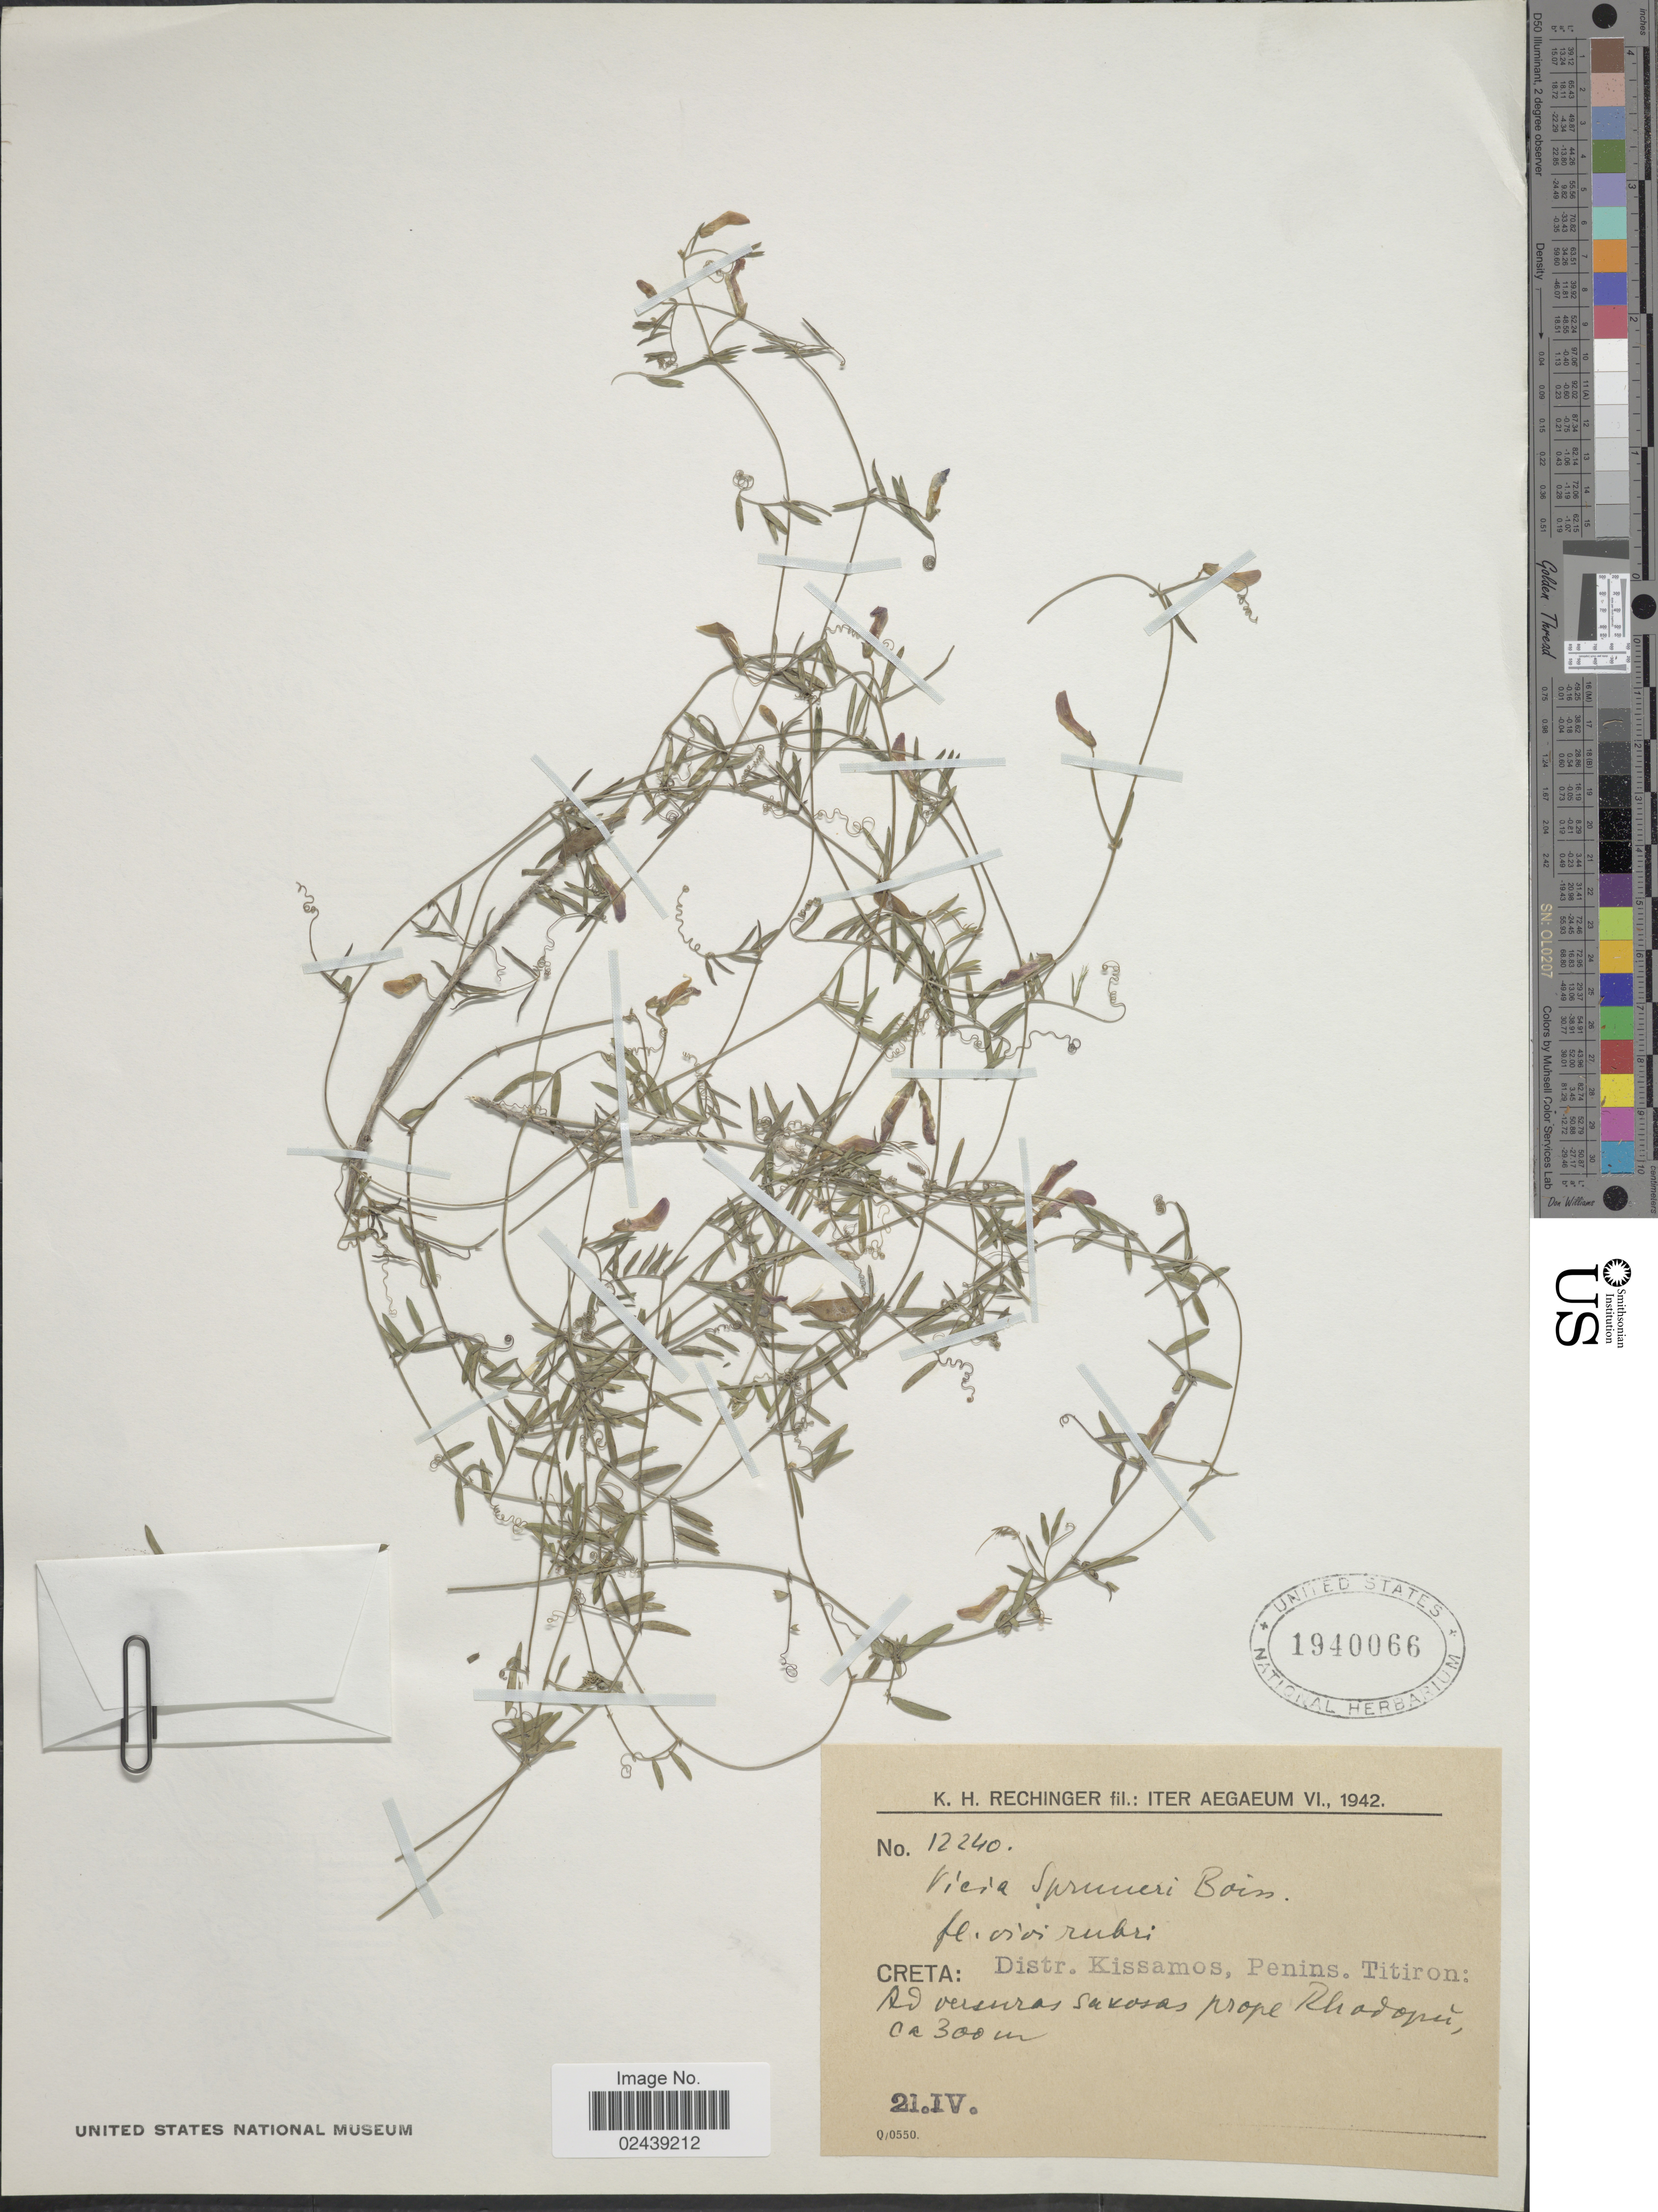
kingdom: Plantae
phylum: Tracheophyta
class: Magnoliopsida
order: Fabales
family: Fabaceae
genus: Vicia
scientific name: Vicia spruneri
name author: Boiss.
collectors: K. H. Rechinger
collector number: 12240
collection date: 1942-04-21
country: Greece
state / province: Crete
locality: Aegaeum VI. Creta: Distr. Kissamos, Penins. Titiron: Ad versuras Sarosas prope Rhodopu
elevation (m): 300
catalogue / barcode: US 1940066